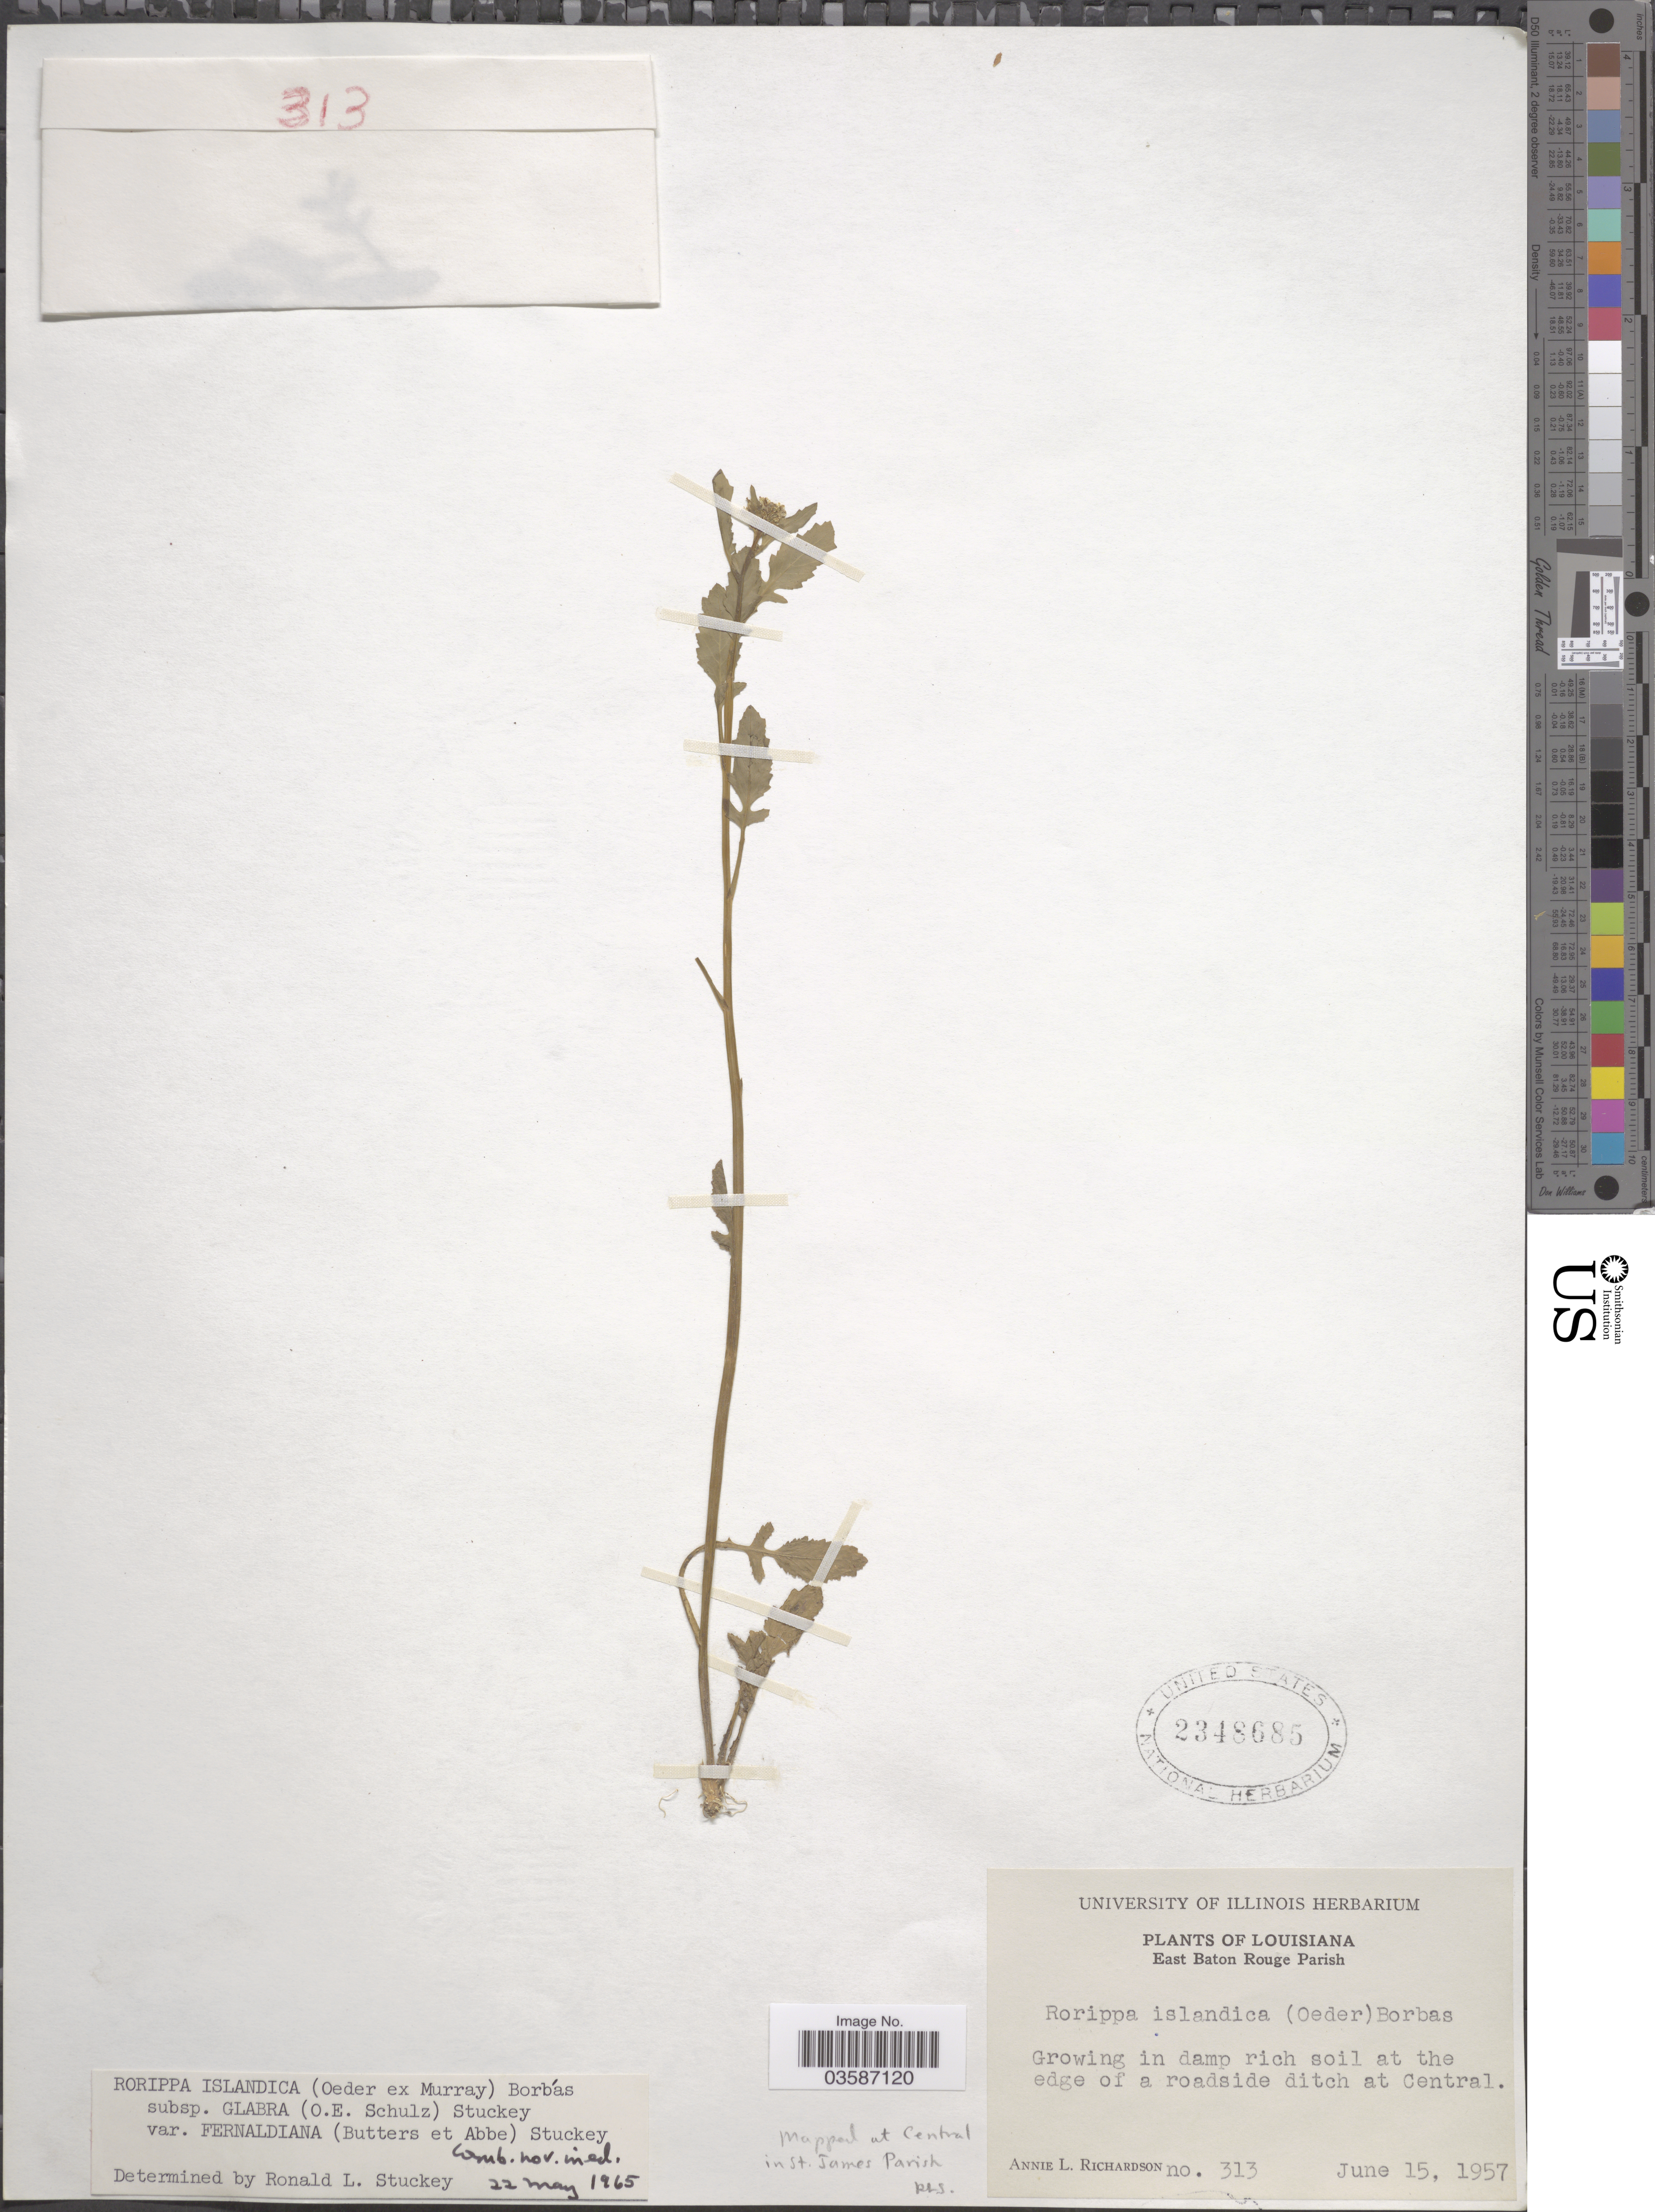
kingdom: Plantae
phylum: Tracheophyta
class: Magnoliopsida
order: Brassicales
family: Brassicaceae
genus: Rorippa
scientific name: Rorippa islandica var. fernaldiana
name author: Butters & Abbe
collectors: A. L. Richardson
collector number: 313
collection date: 1957-06-15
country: United States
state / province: Louisiana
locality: East Baton Rouge Parish. At Central in St. James Parish [unsure placement]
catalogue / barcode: US 2348685